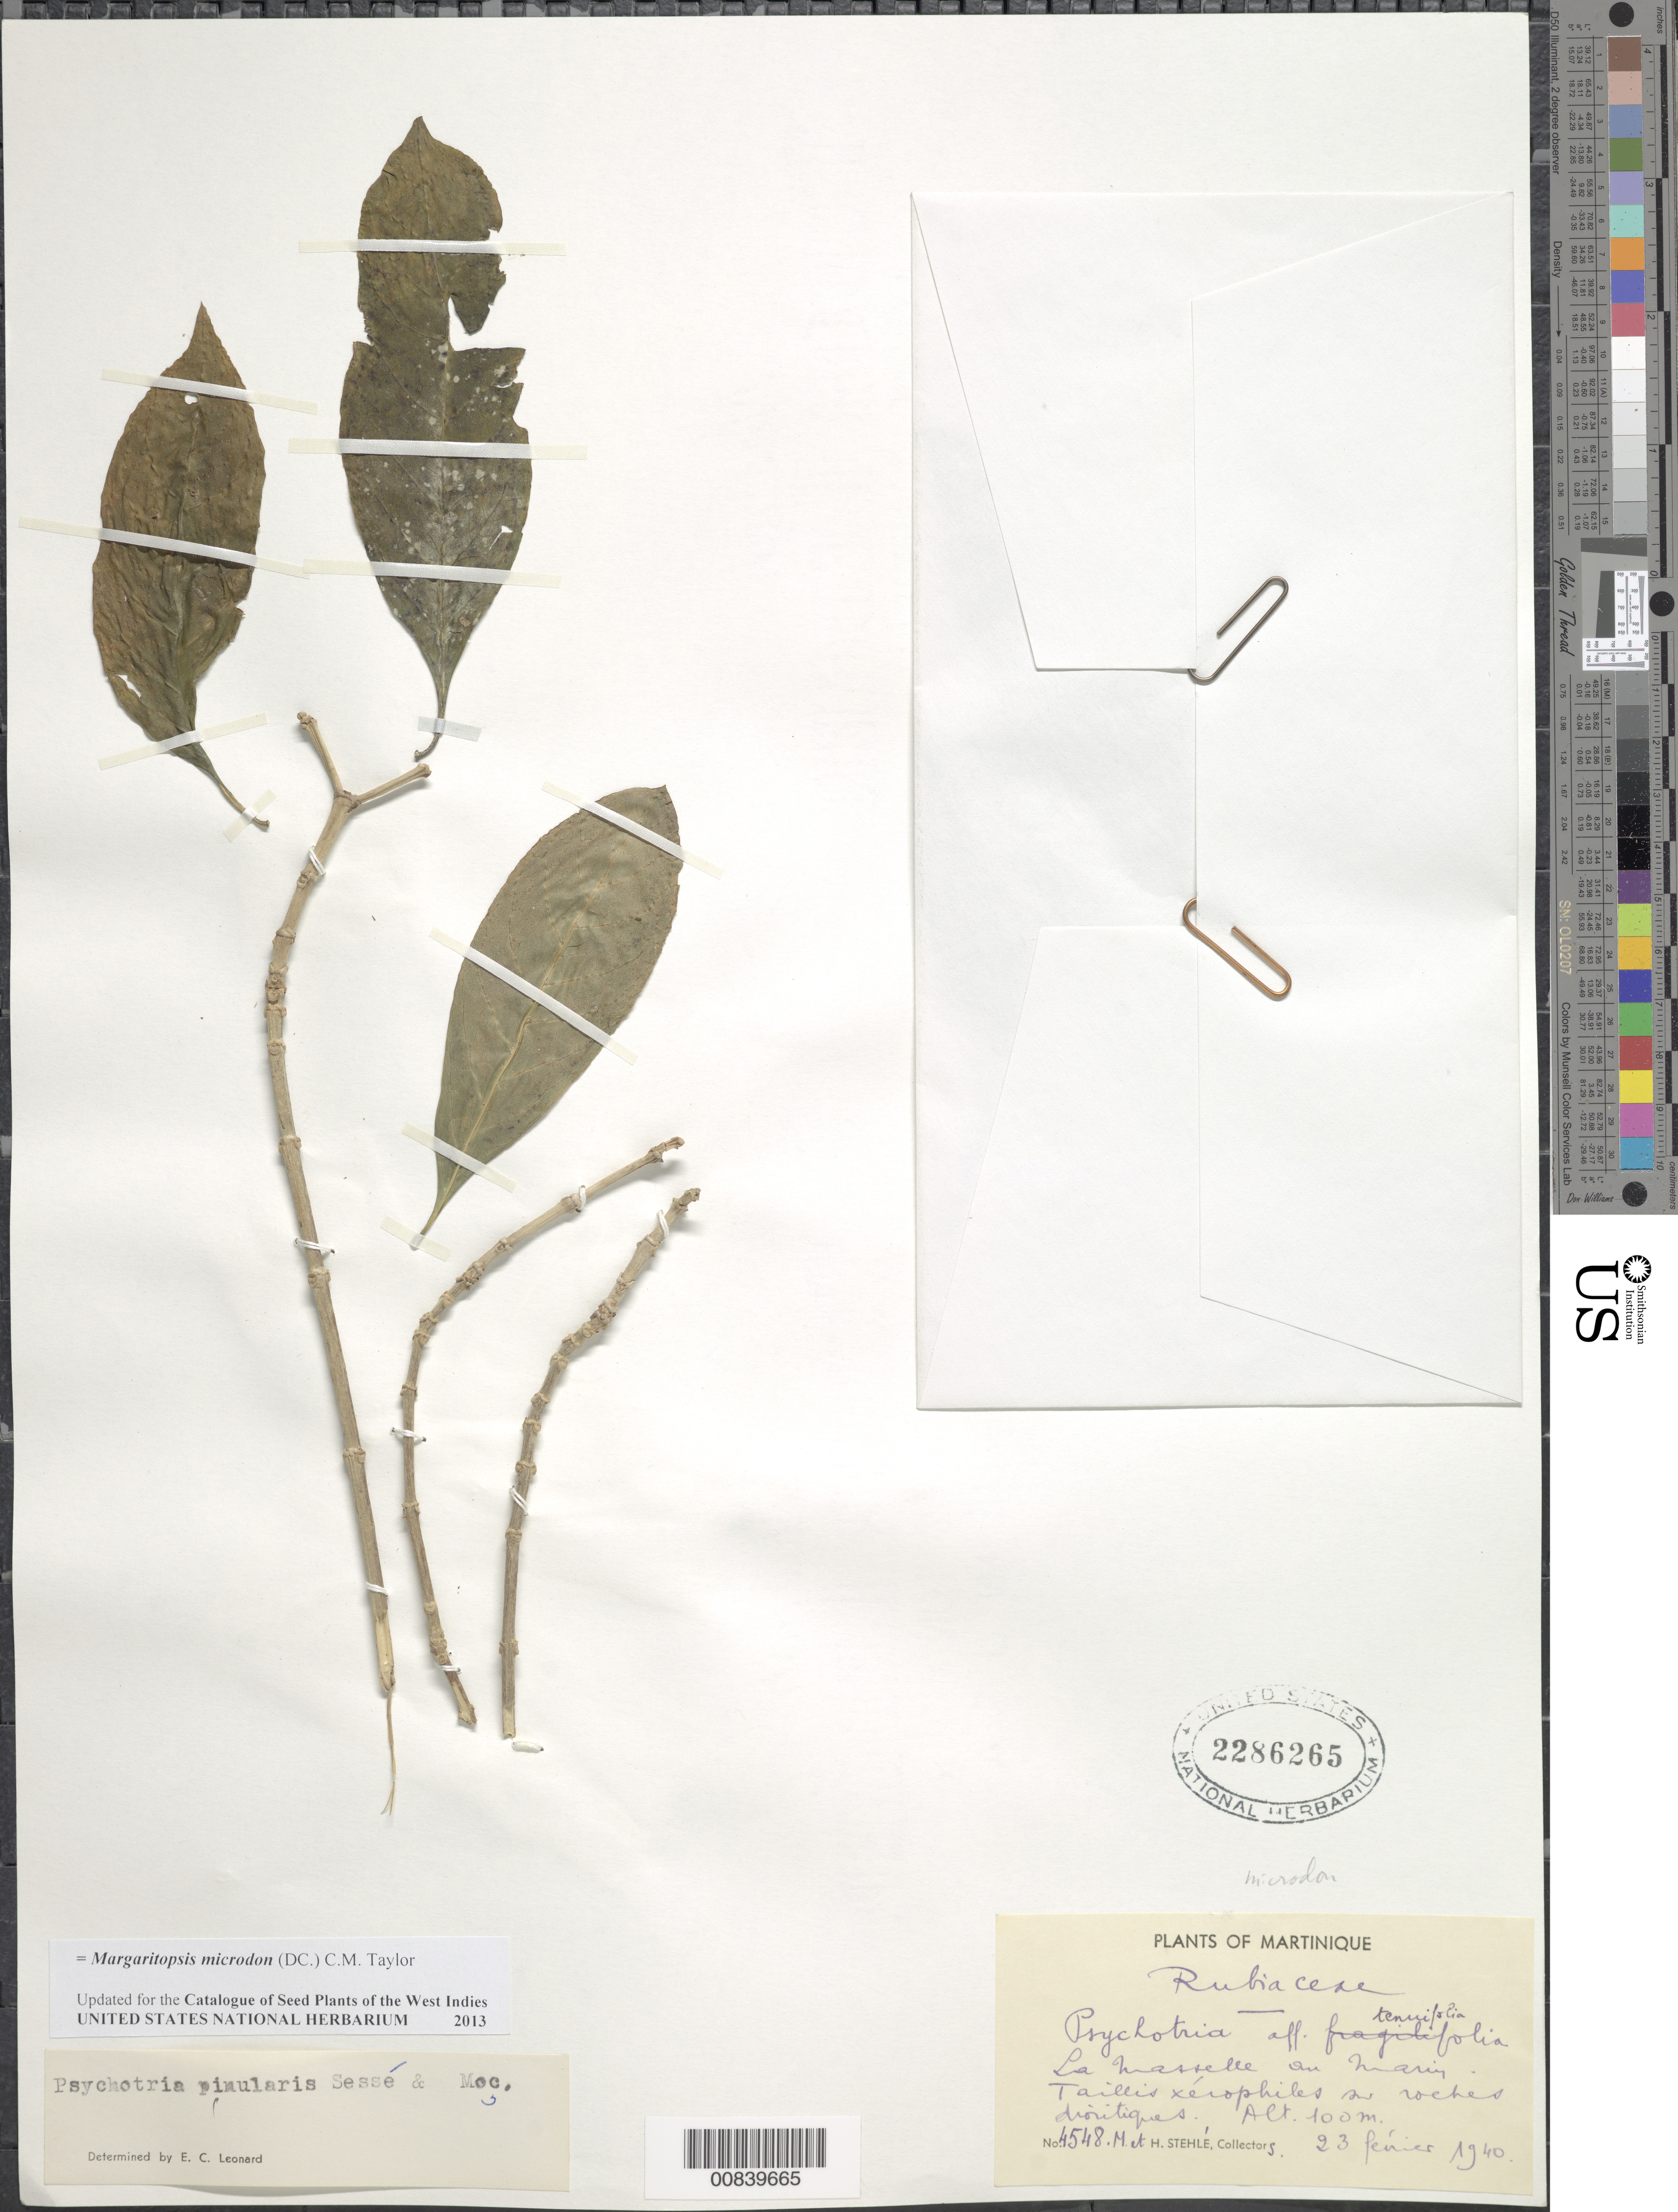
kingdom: Plantae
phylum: Tracheophyta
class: Magnoliopsida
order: Gentianales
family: Rubiaceae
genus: Margaritopsis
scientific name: Margaritopsis microdon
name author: (DC.) C.M. Taylor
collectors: M. Stehlé & H. Stehlé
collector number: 4548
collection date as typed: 23 Feb 1940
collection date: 1940-02-23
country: Martinique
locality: La Masselle en Marin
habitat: Taillis xérophiles, sur roches dioritiques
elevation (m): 100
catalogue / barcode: US 2286265